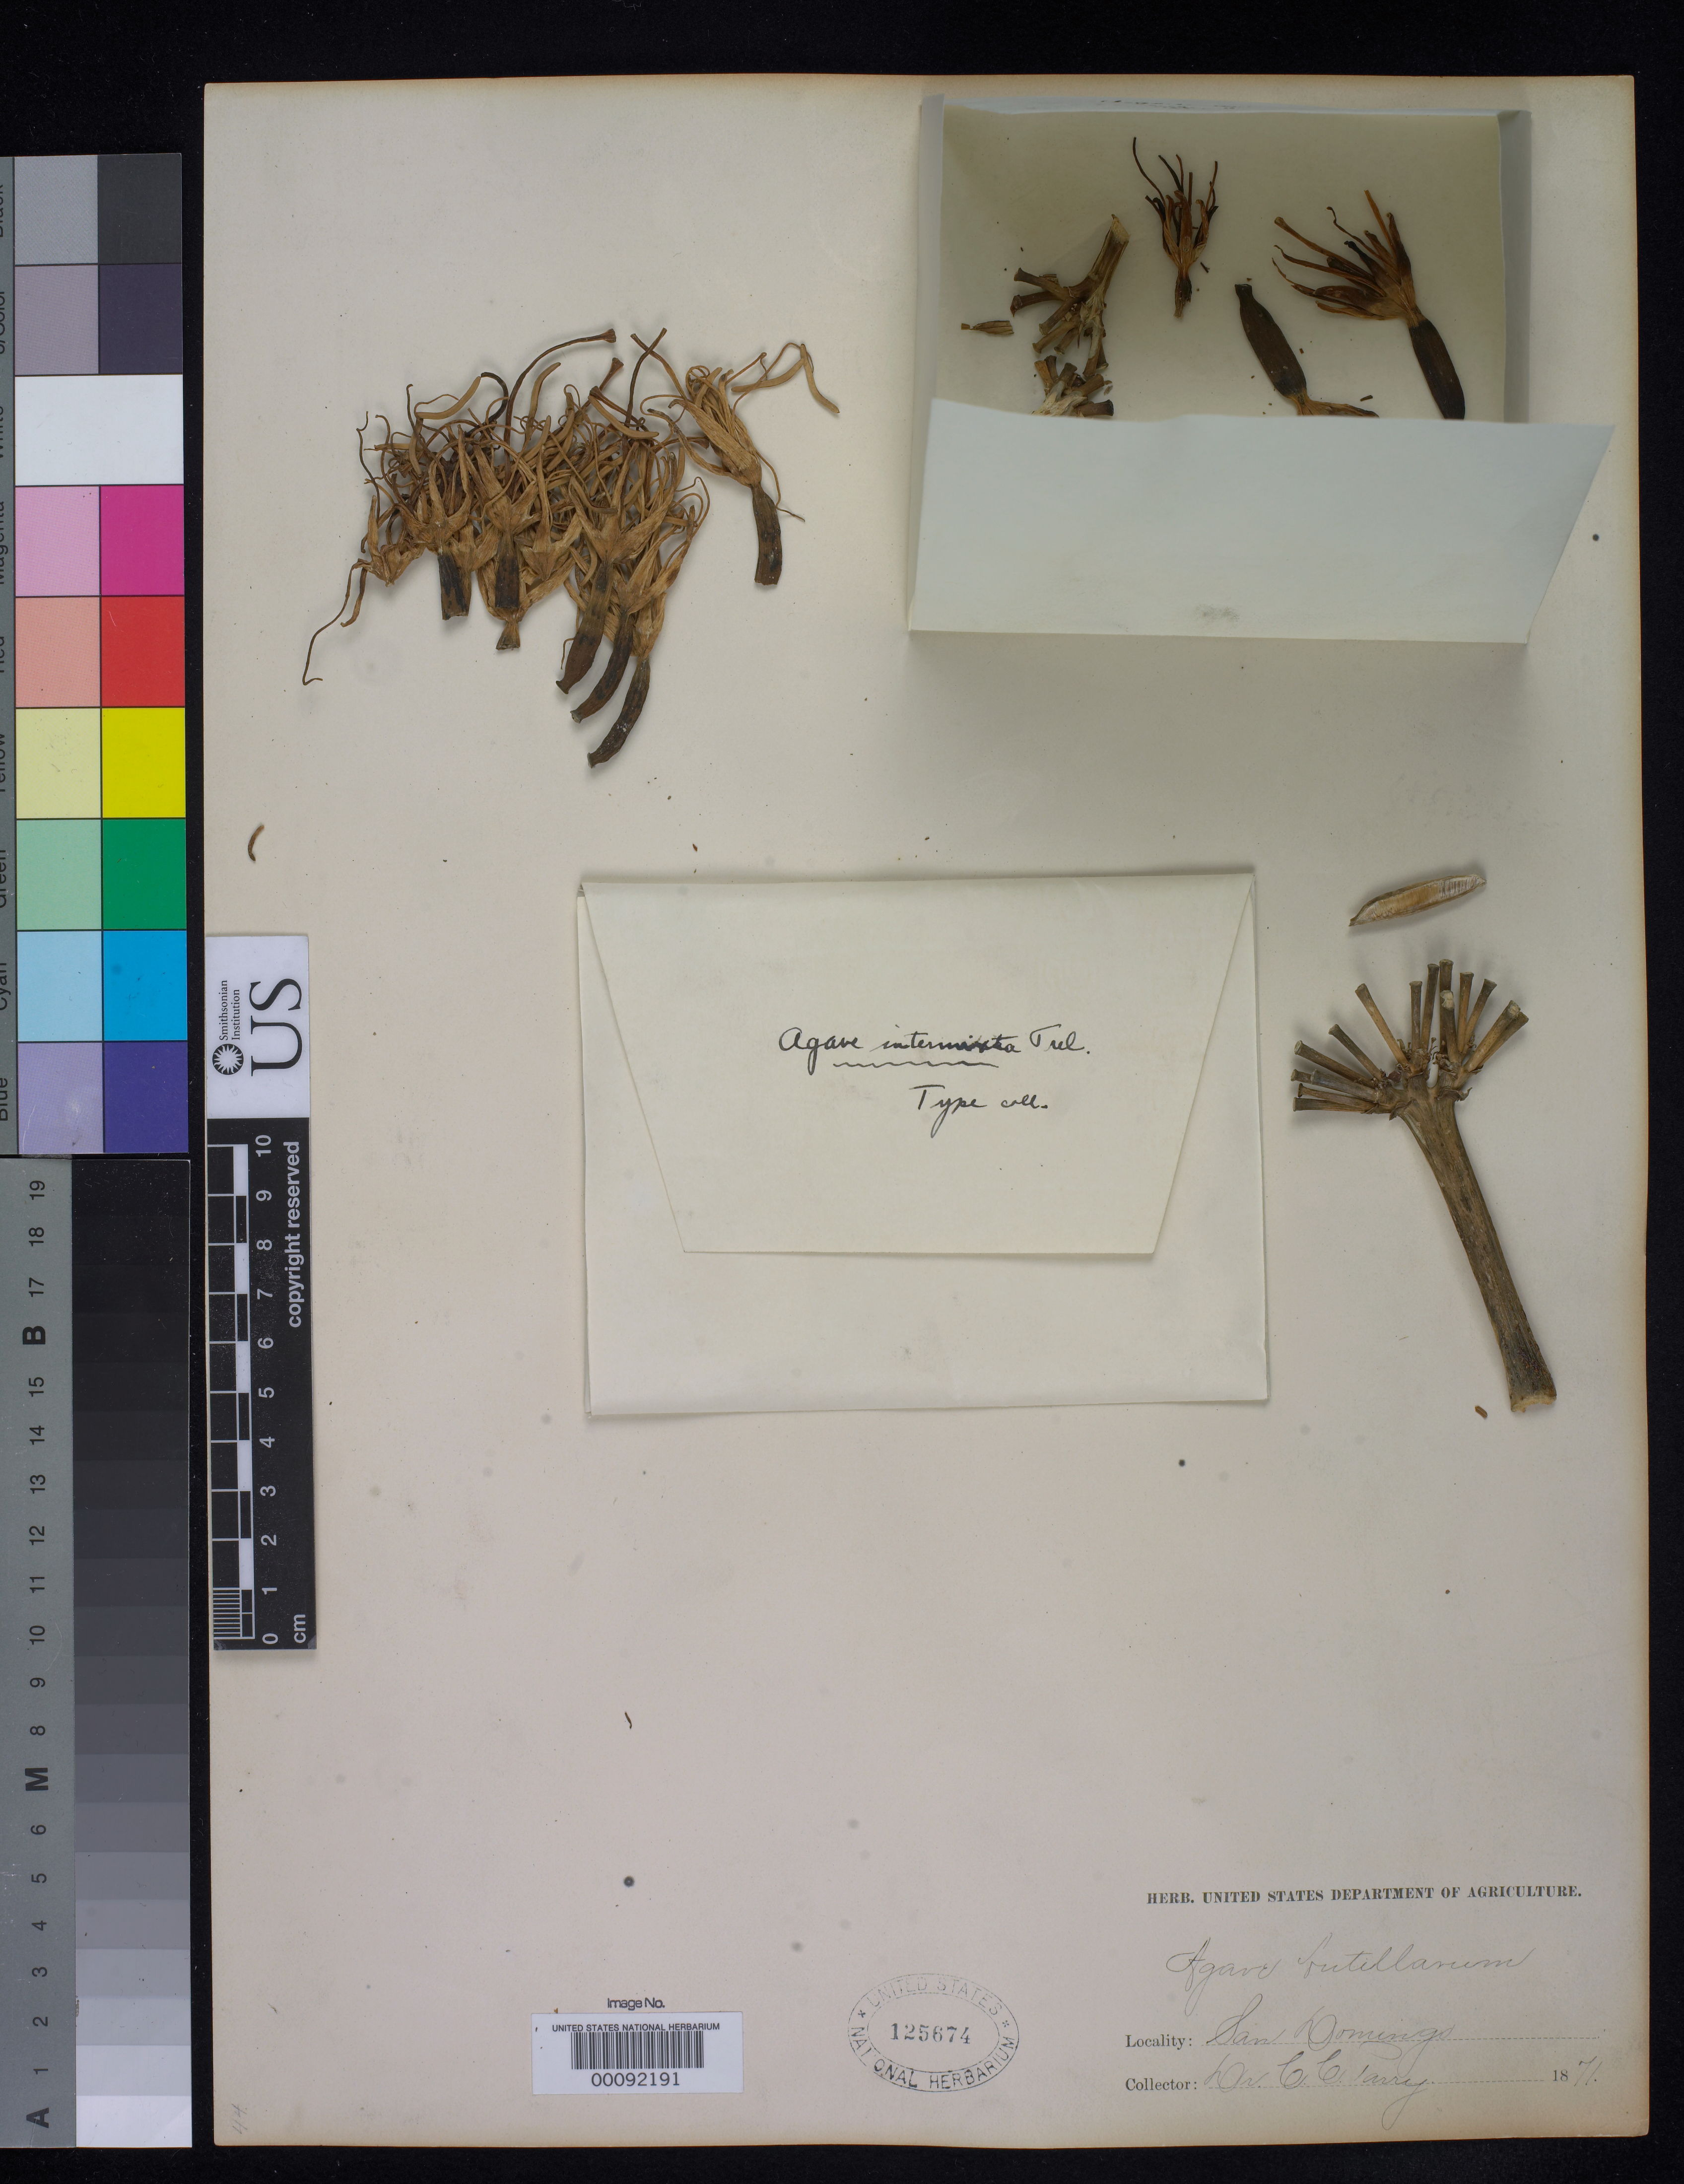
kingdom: Plantae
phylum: Tracheophyta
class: Liliopsida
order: Asparagales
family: Asparagaceae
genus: Agave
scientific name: Agave intermixta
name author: Trel.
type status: Isotype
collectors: C. C. Parry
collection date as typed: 1871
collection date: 1871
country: Haiti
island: Hispaniola Island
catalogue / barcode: US 125674